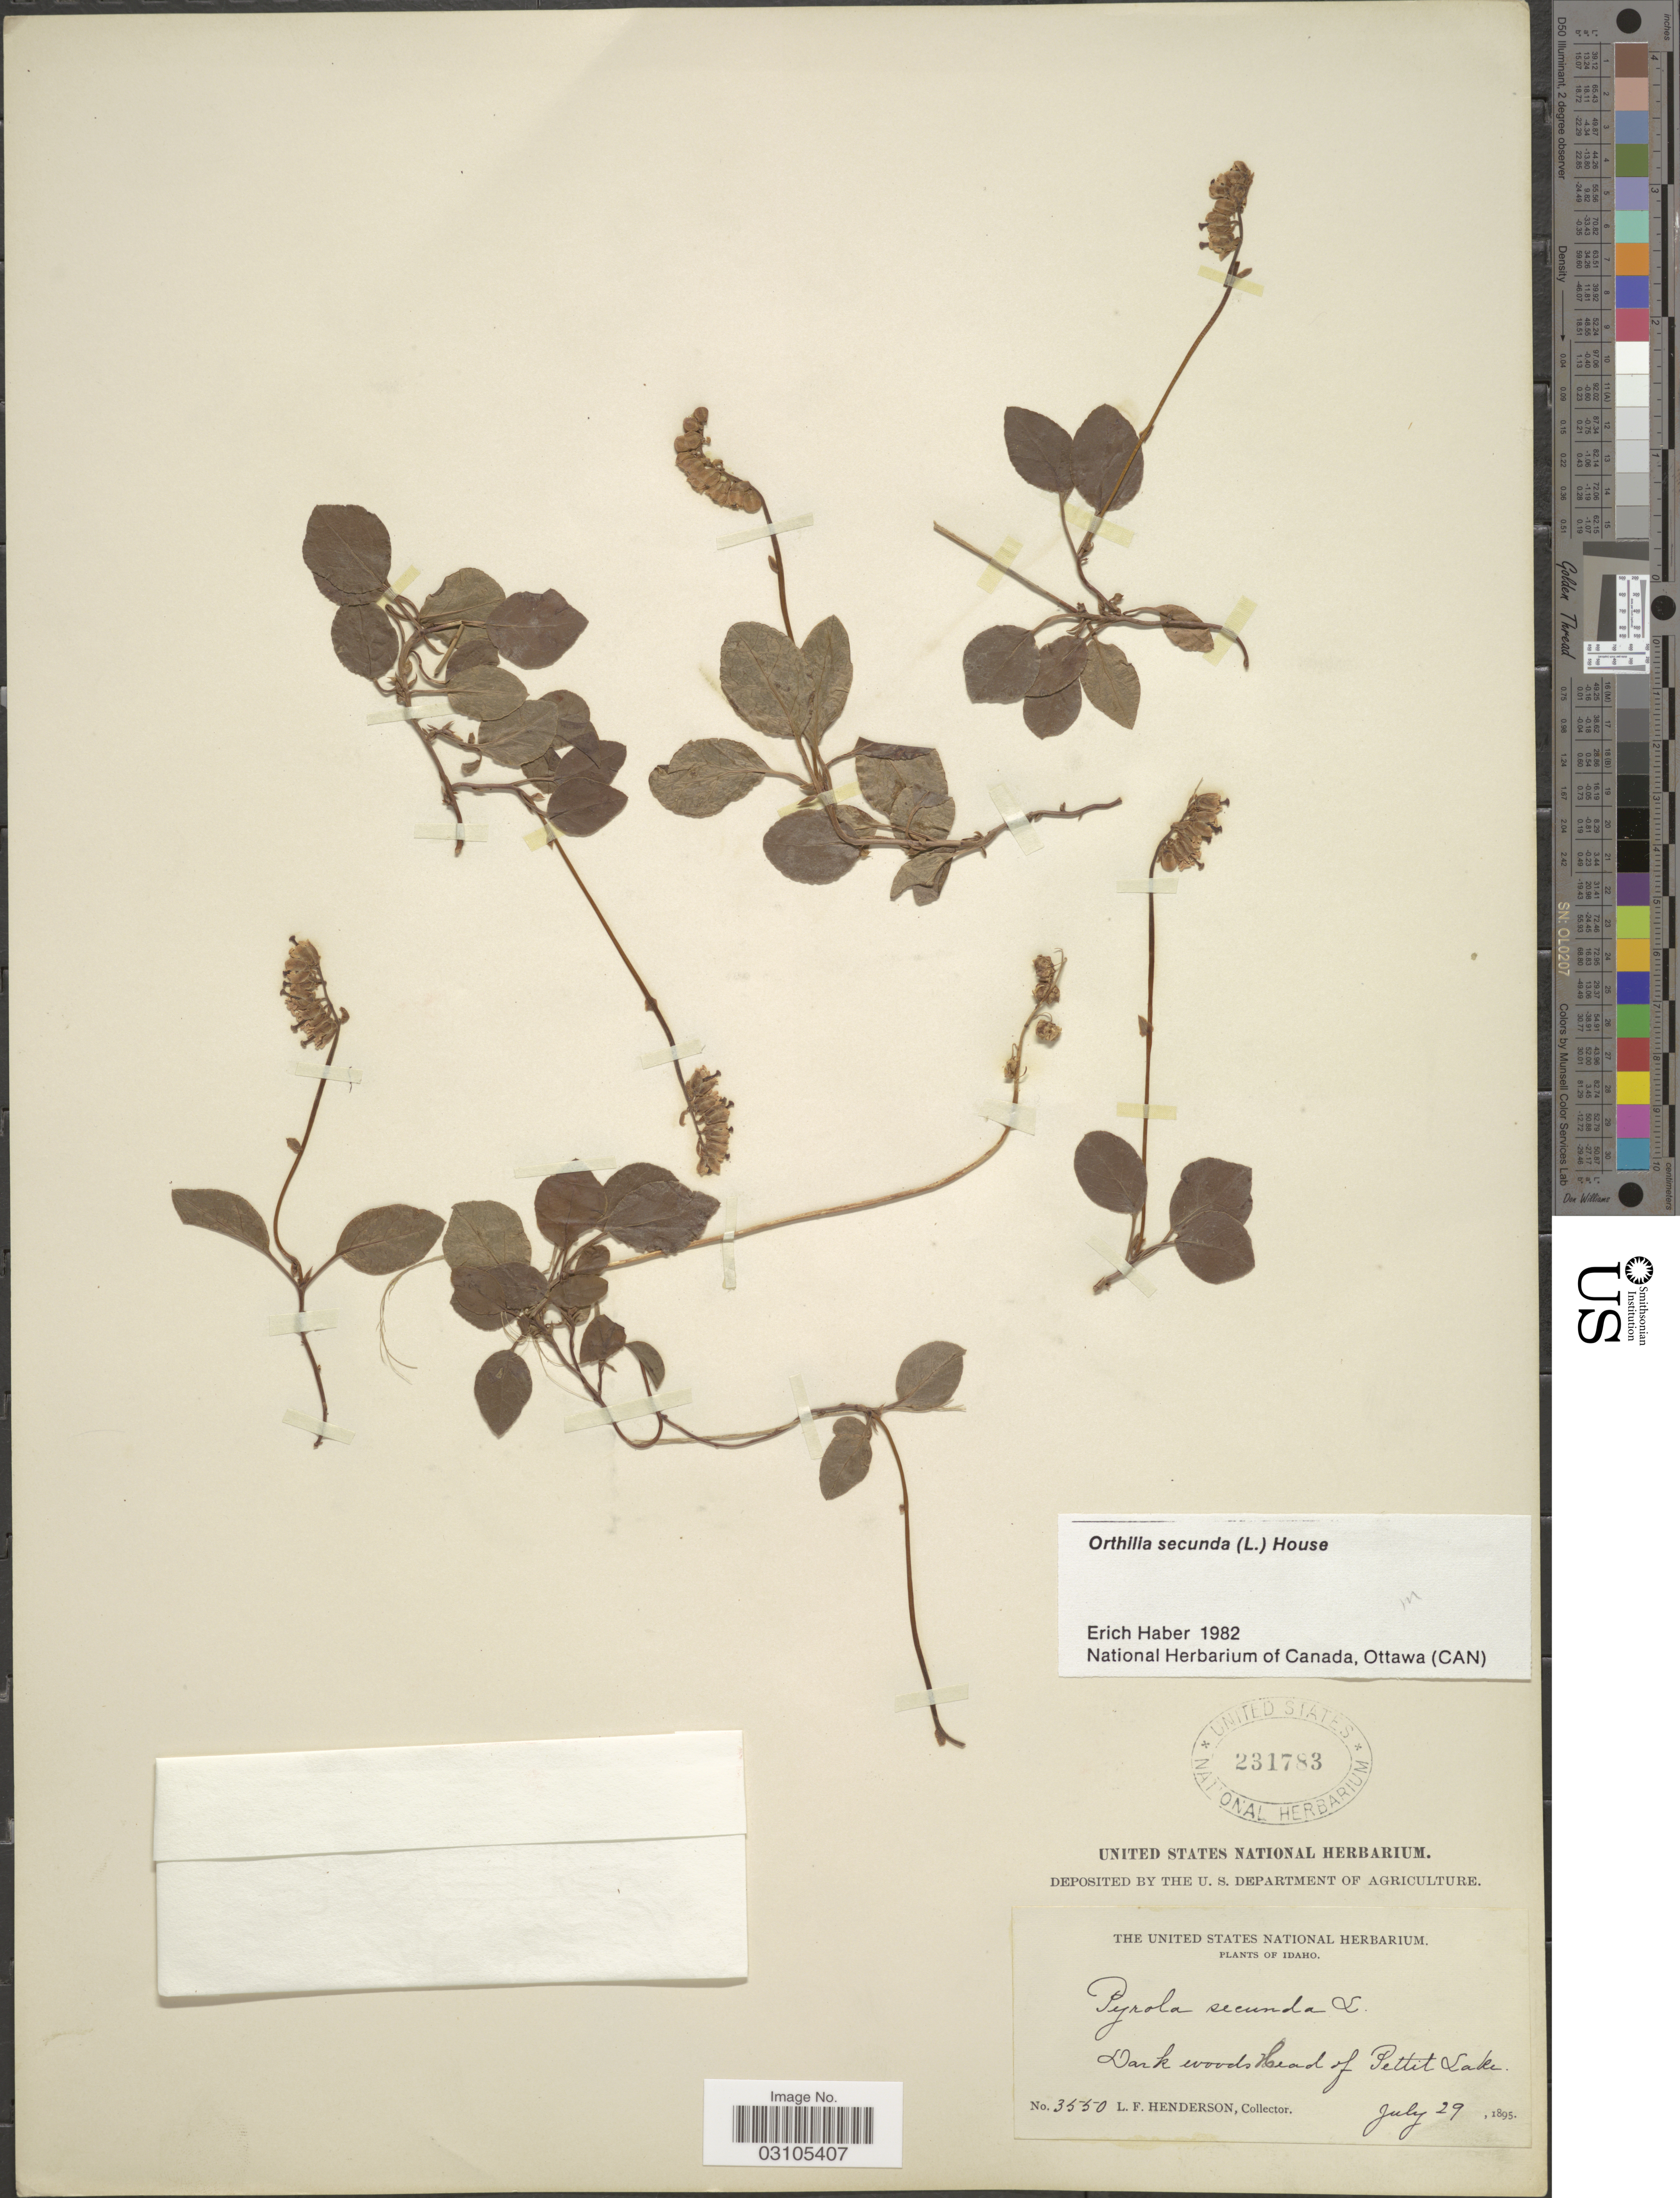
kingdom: Plantae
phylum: Tracheophyta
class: Magnoliopsida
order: Ericales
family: Ericaceae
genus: Orthilia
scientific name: Orthilia secunda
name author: (L.) House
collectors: L. Henderson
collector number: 3550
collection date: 1895-07-29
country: United States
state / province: Idaho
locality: Dark woods Head of Pettit Lake.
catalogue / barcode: US 231783